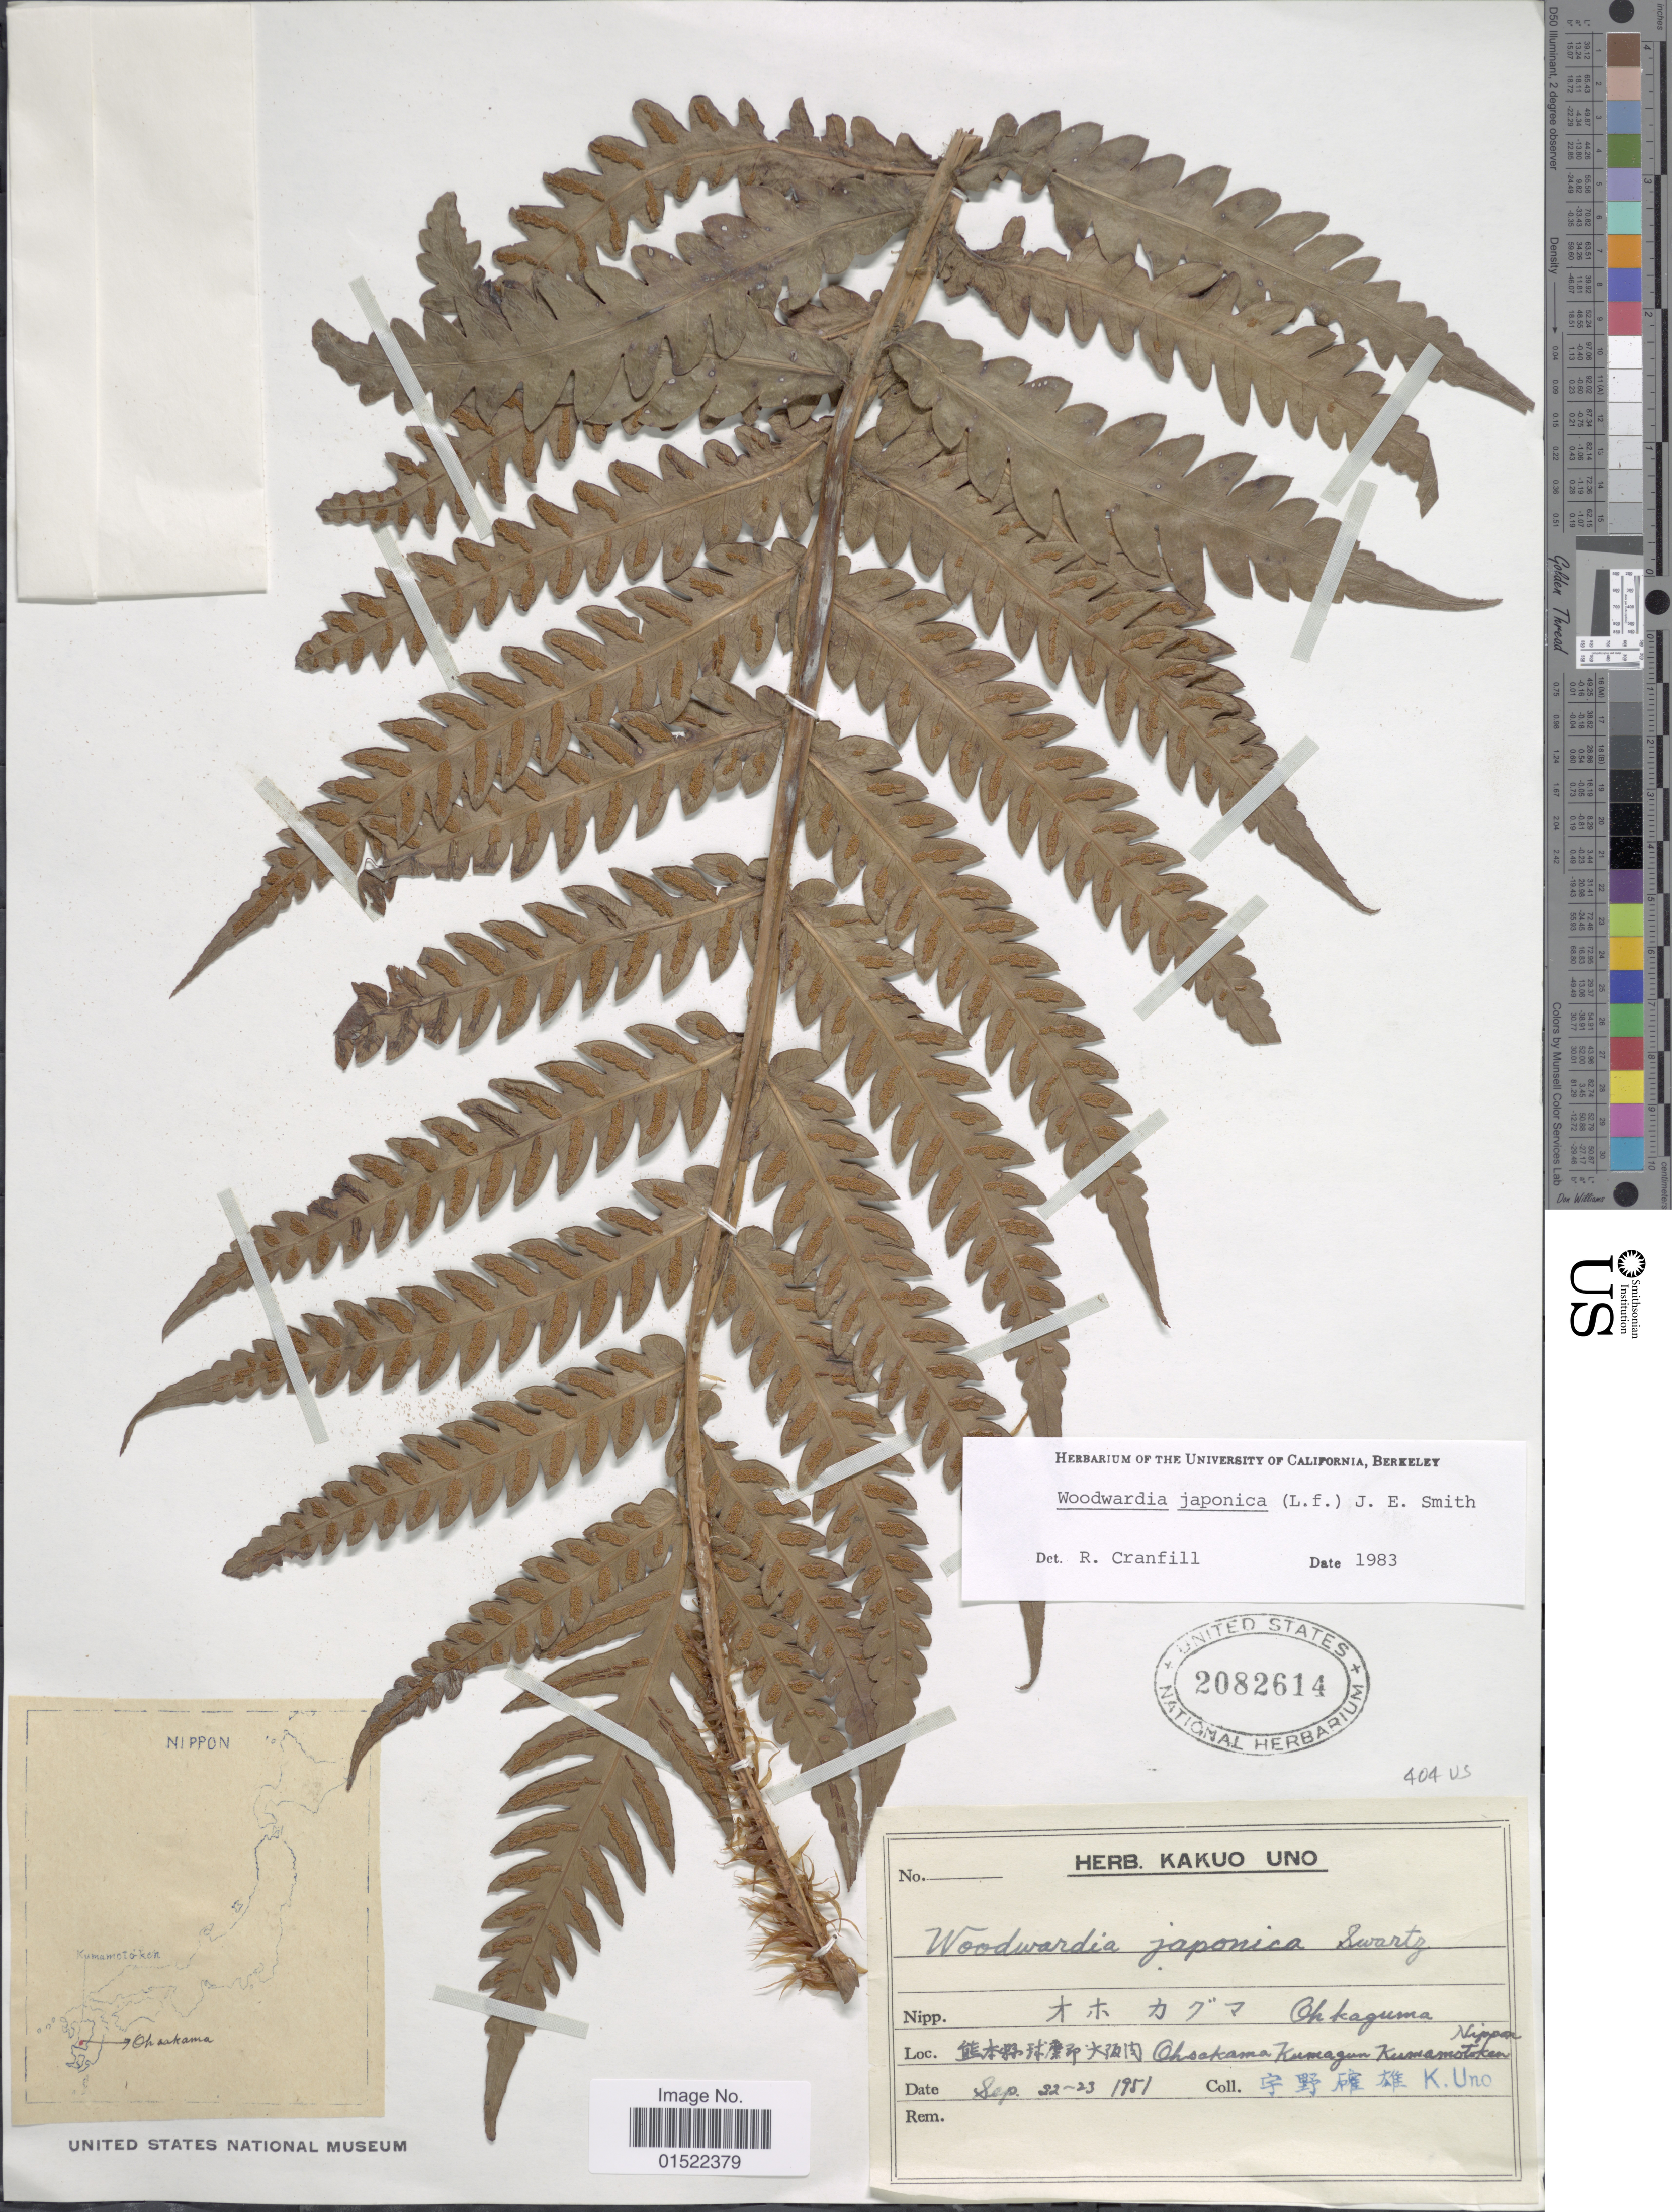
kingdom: Plantae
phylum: Tracheophyta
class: Polypodiopsida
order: Polypodiales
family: Blechnaceae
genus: Woodwardia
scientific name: Woodwardia japonica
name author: (L. f.) Sm.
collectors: K. Uno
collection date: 1951-09-22/1951-09-23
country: Japan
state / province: Kumamoto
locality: Ohkaguma, Ohsakama, Kumagun, Kumamoro-ken, Nippon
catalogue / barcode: US 2082614